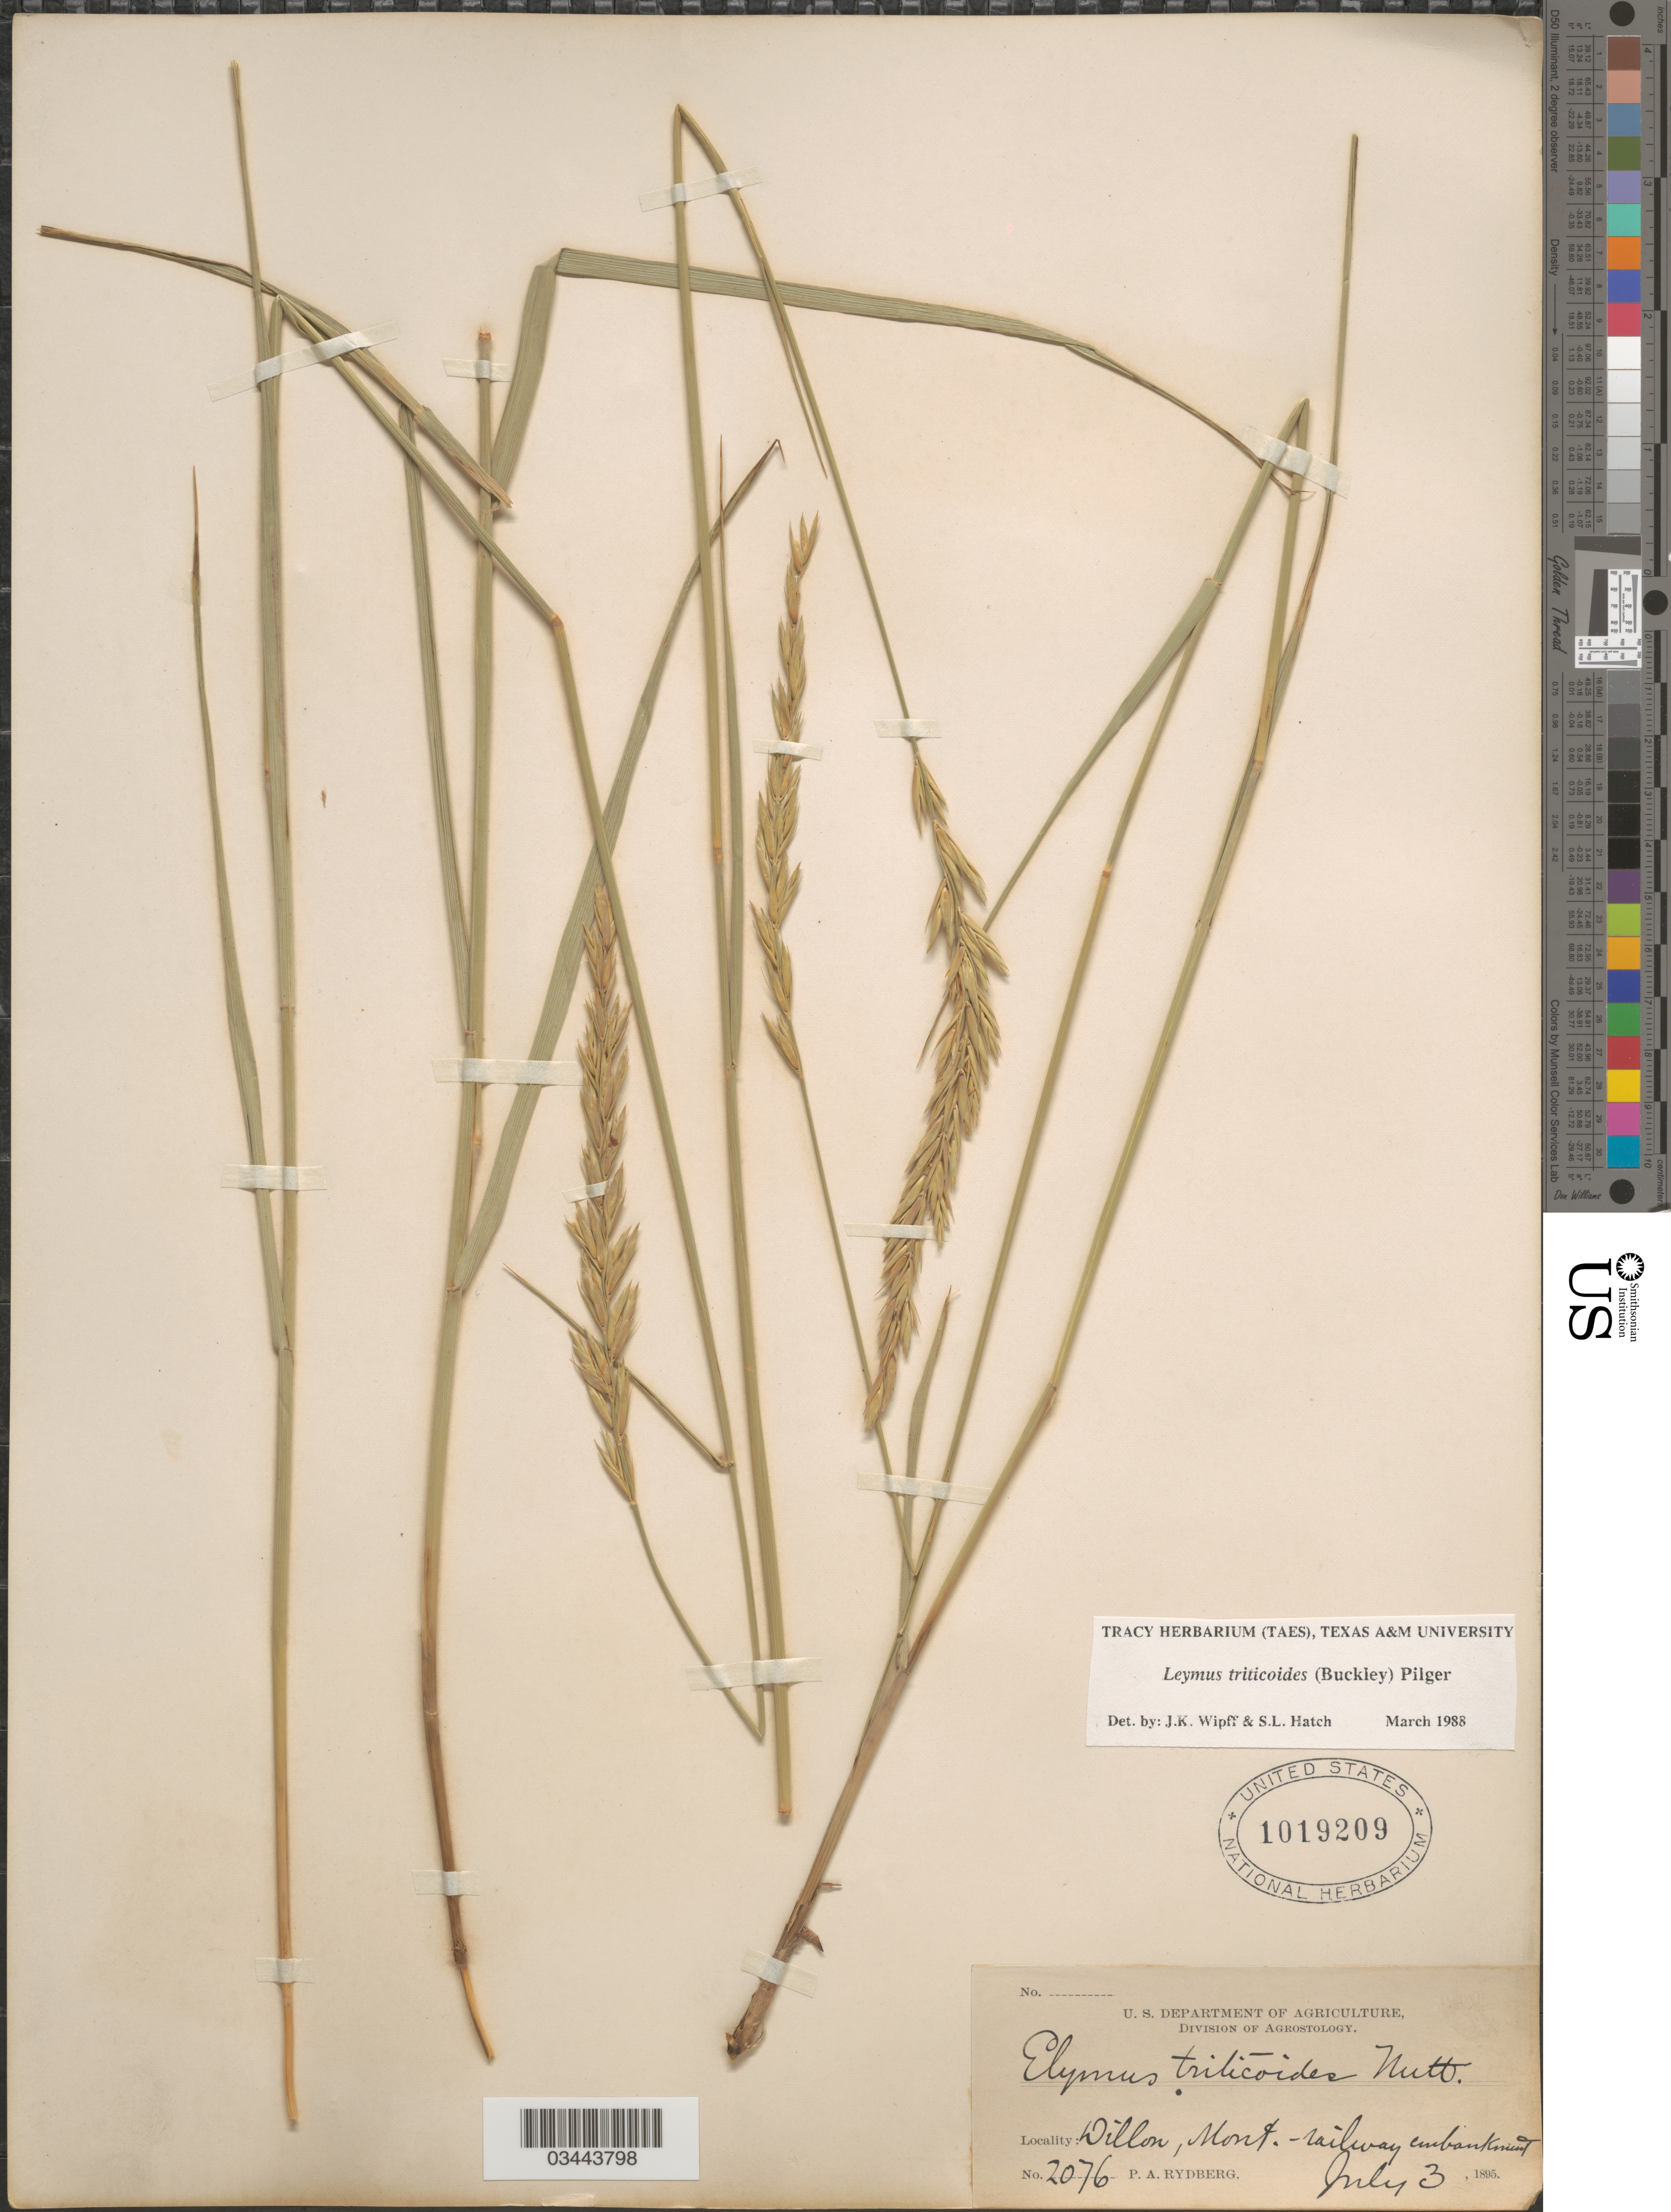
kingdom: Plantae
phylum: Tracheophyta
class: Liliopsida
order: Poales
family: Poaceae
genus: Leymus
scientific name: Leymus triticoides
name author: (Buckley) Pilg.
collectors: P. A. Rydberg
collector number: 2076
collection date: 1895-07-03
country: United States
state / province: Montana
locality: Dillon,-railway embankment.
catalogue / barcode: US 1019209